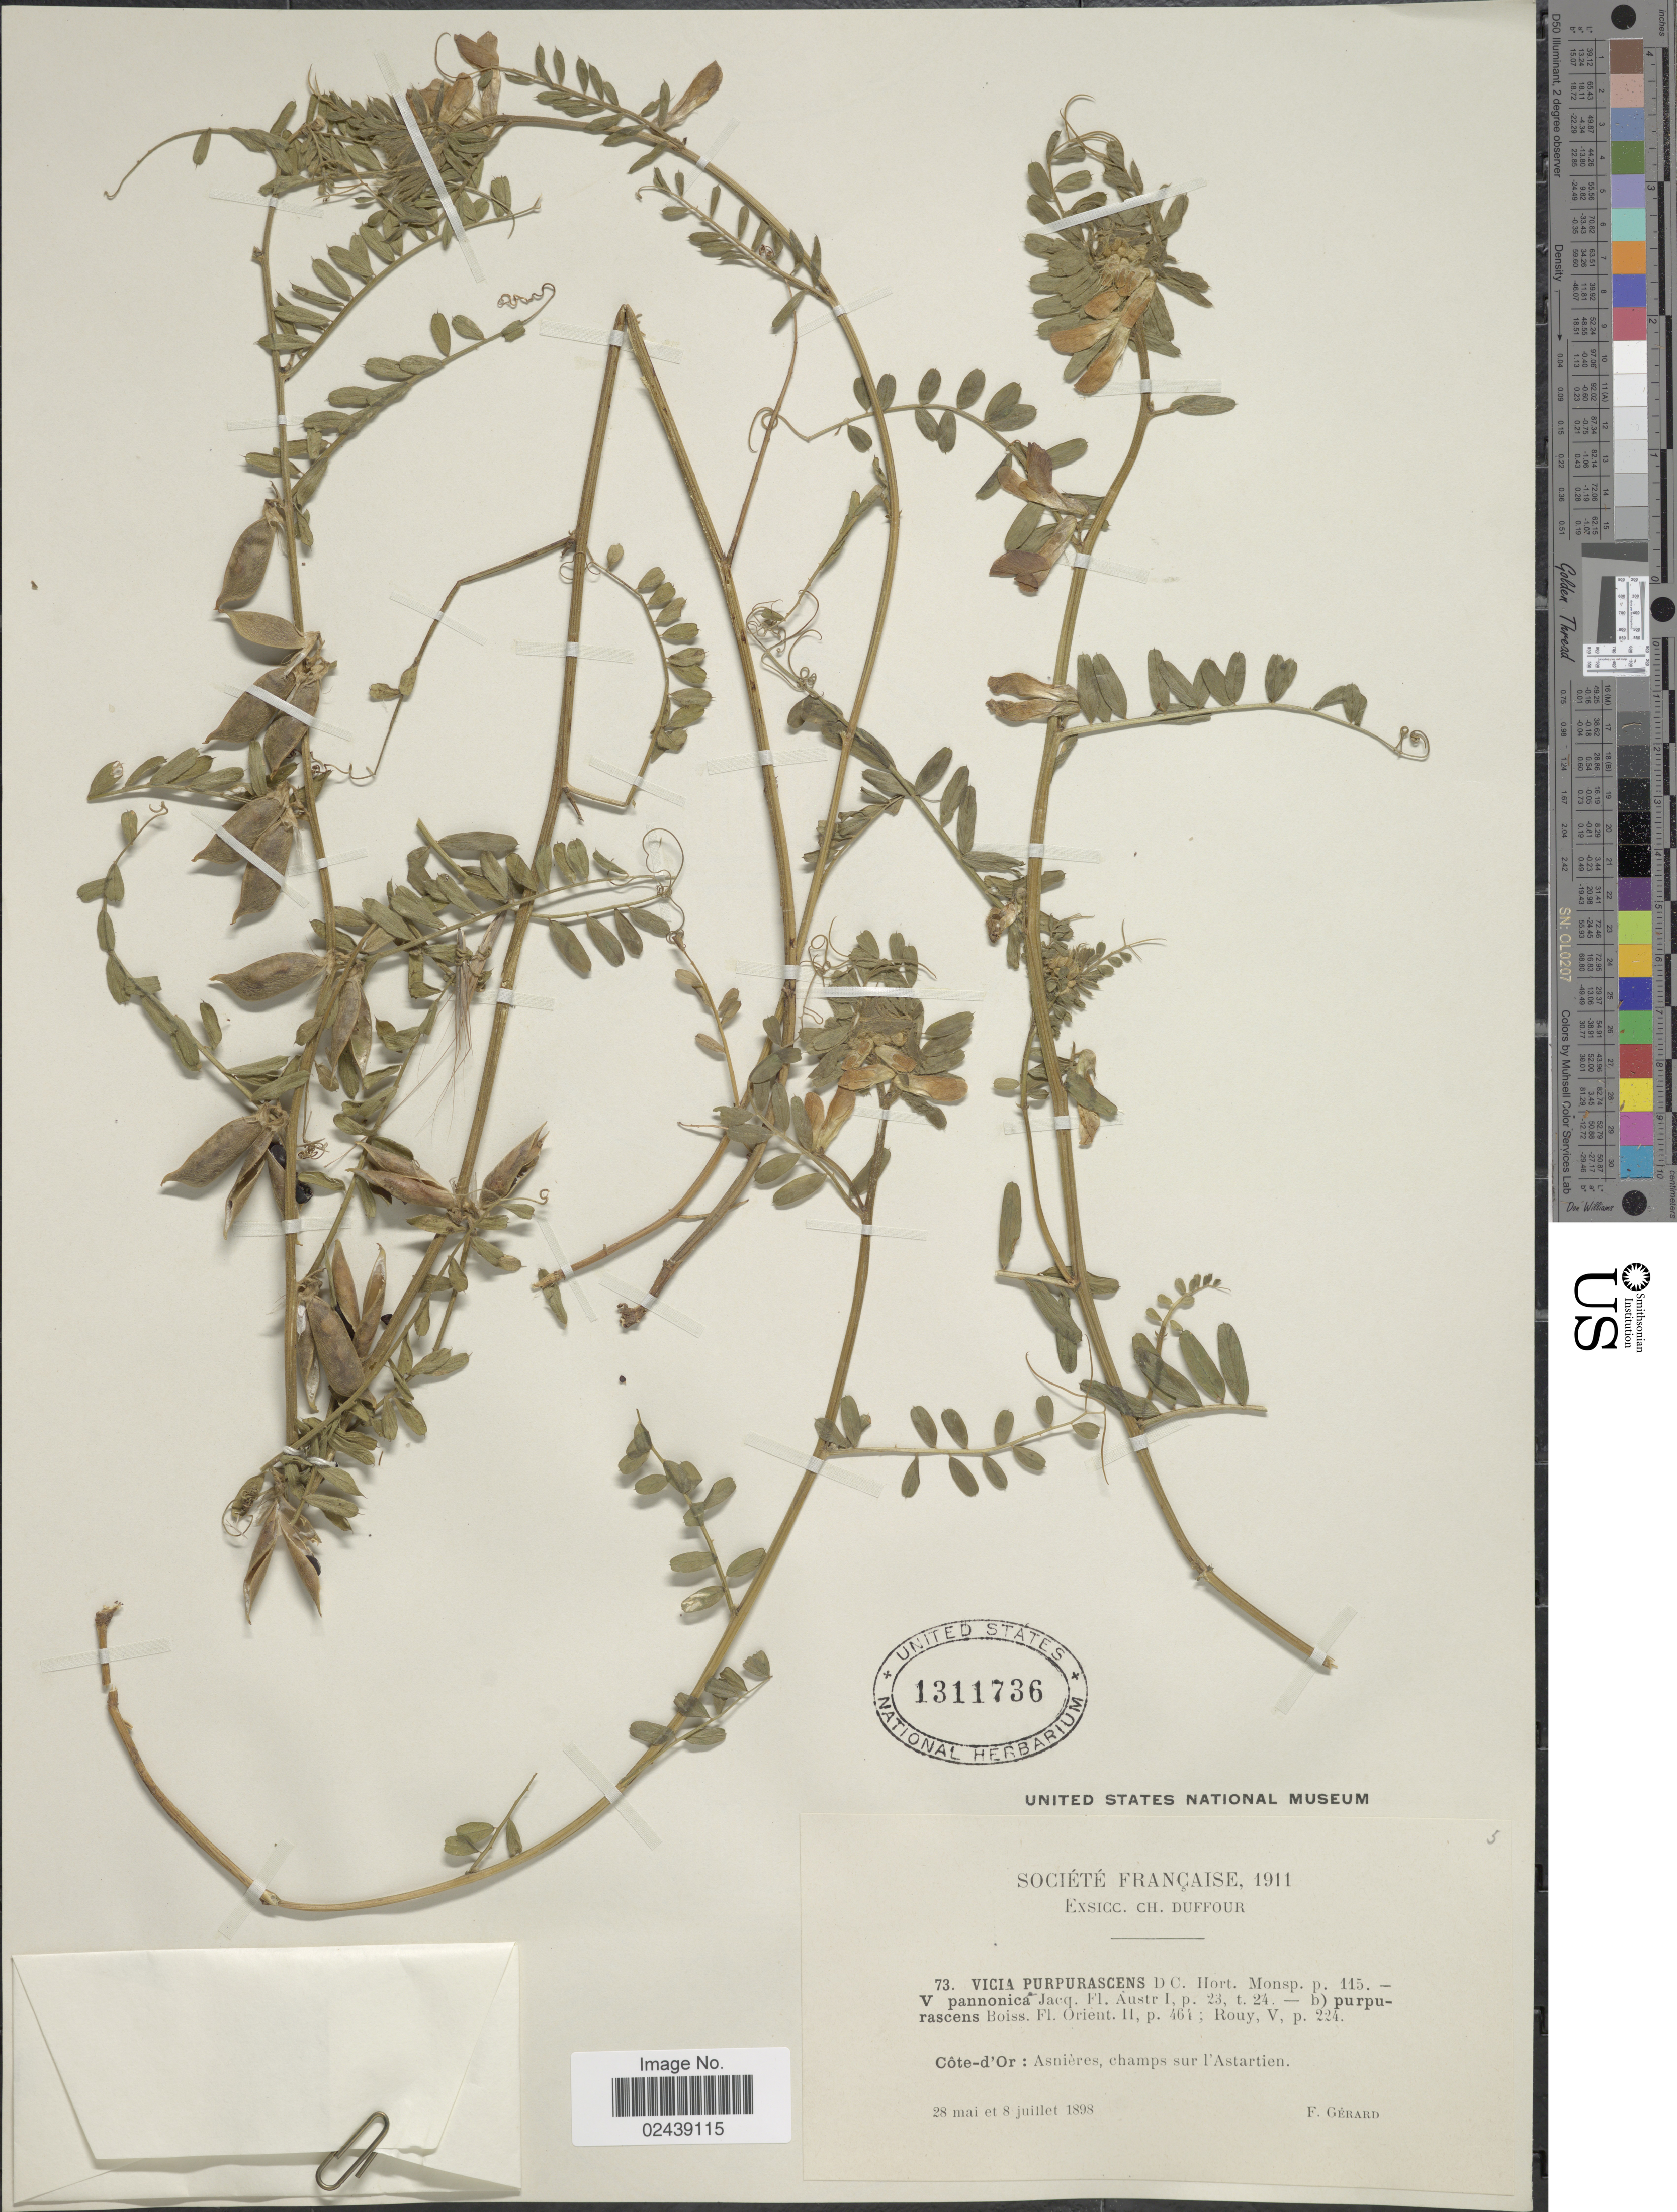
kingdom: Plantae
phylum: Tracheophyta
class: Magnoliopsida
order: Fabales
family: Fabaceae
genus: Vicia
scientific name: Vicia purpurascens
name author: DC.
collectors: F. Gérard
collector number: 73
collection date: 1898-05-28/1898-07-08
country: France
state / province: Bourgogne-Franche-Comté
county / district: Côte-d'Or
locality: Societe Francaise, Cote-d'Or: Asnieres, champs sur l'Astartien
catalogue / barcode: US 1311736